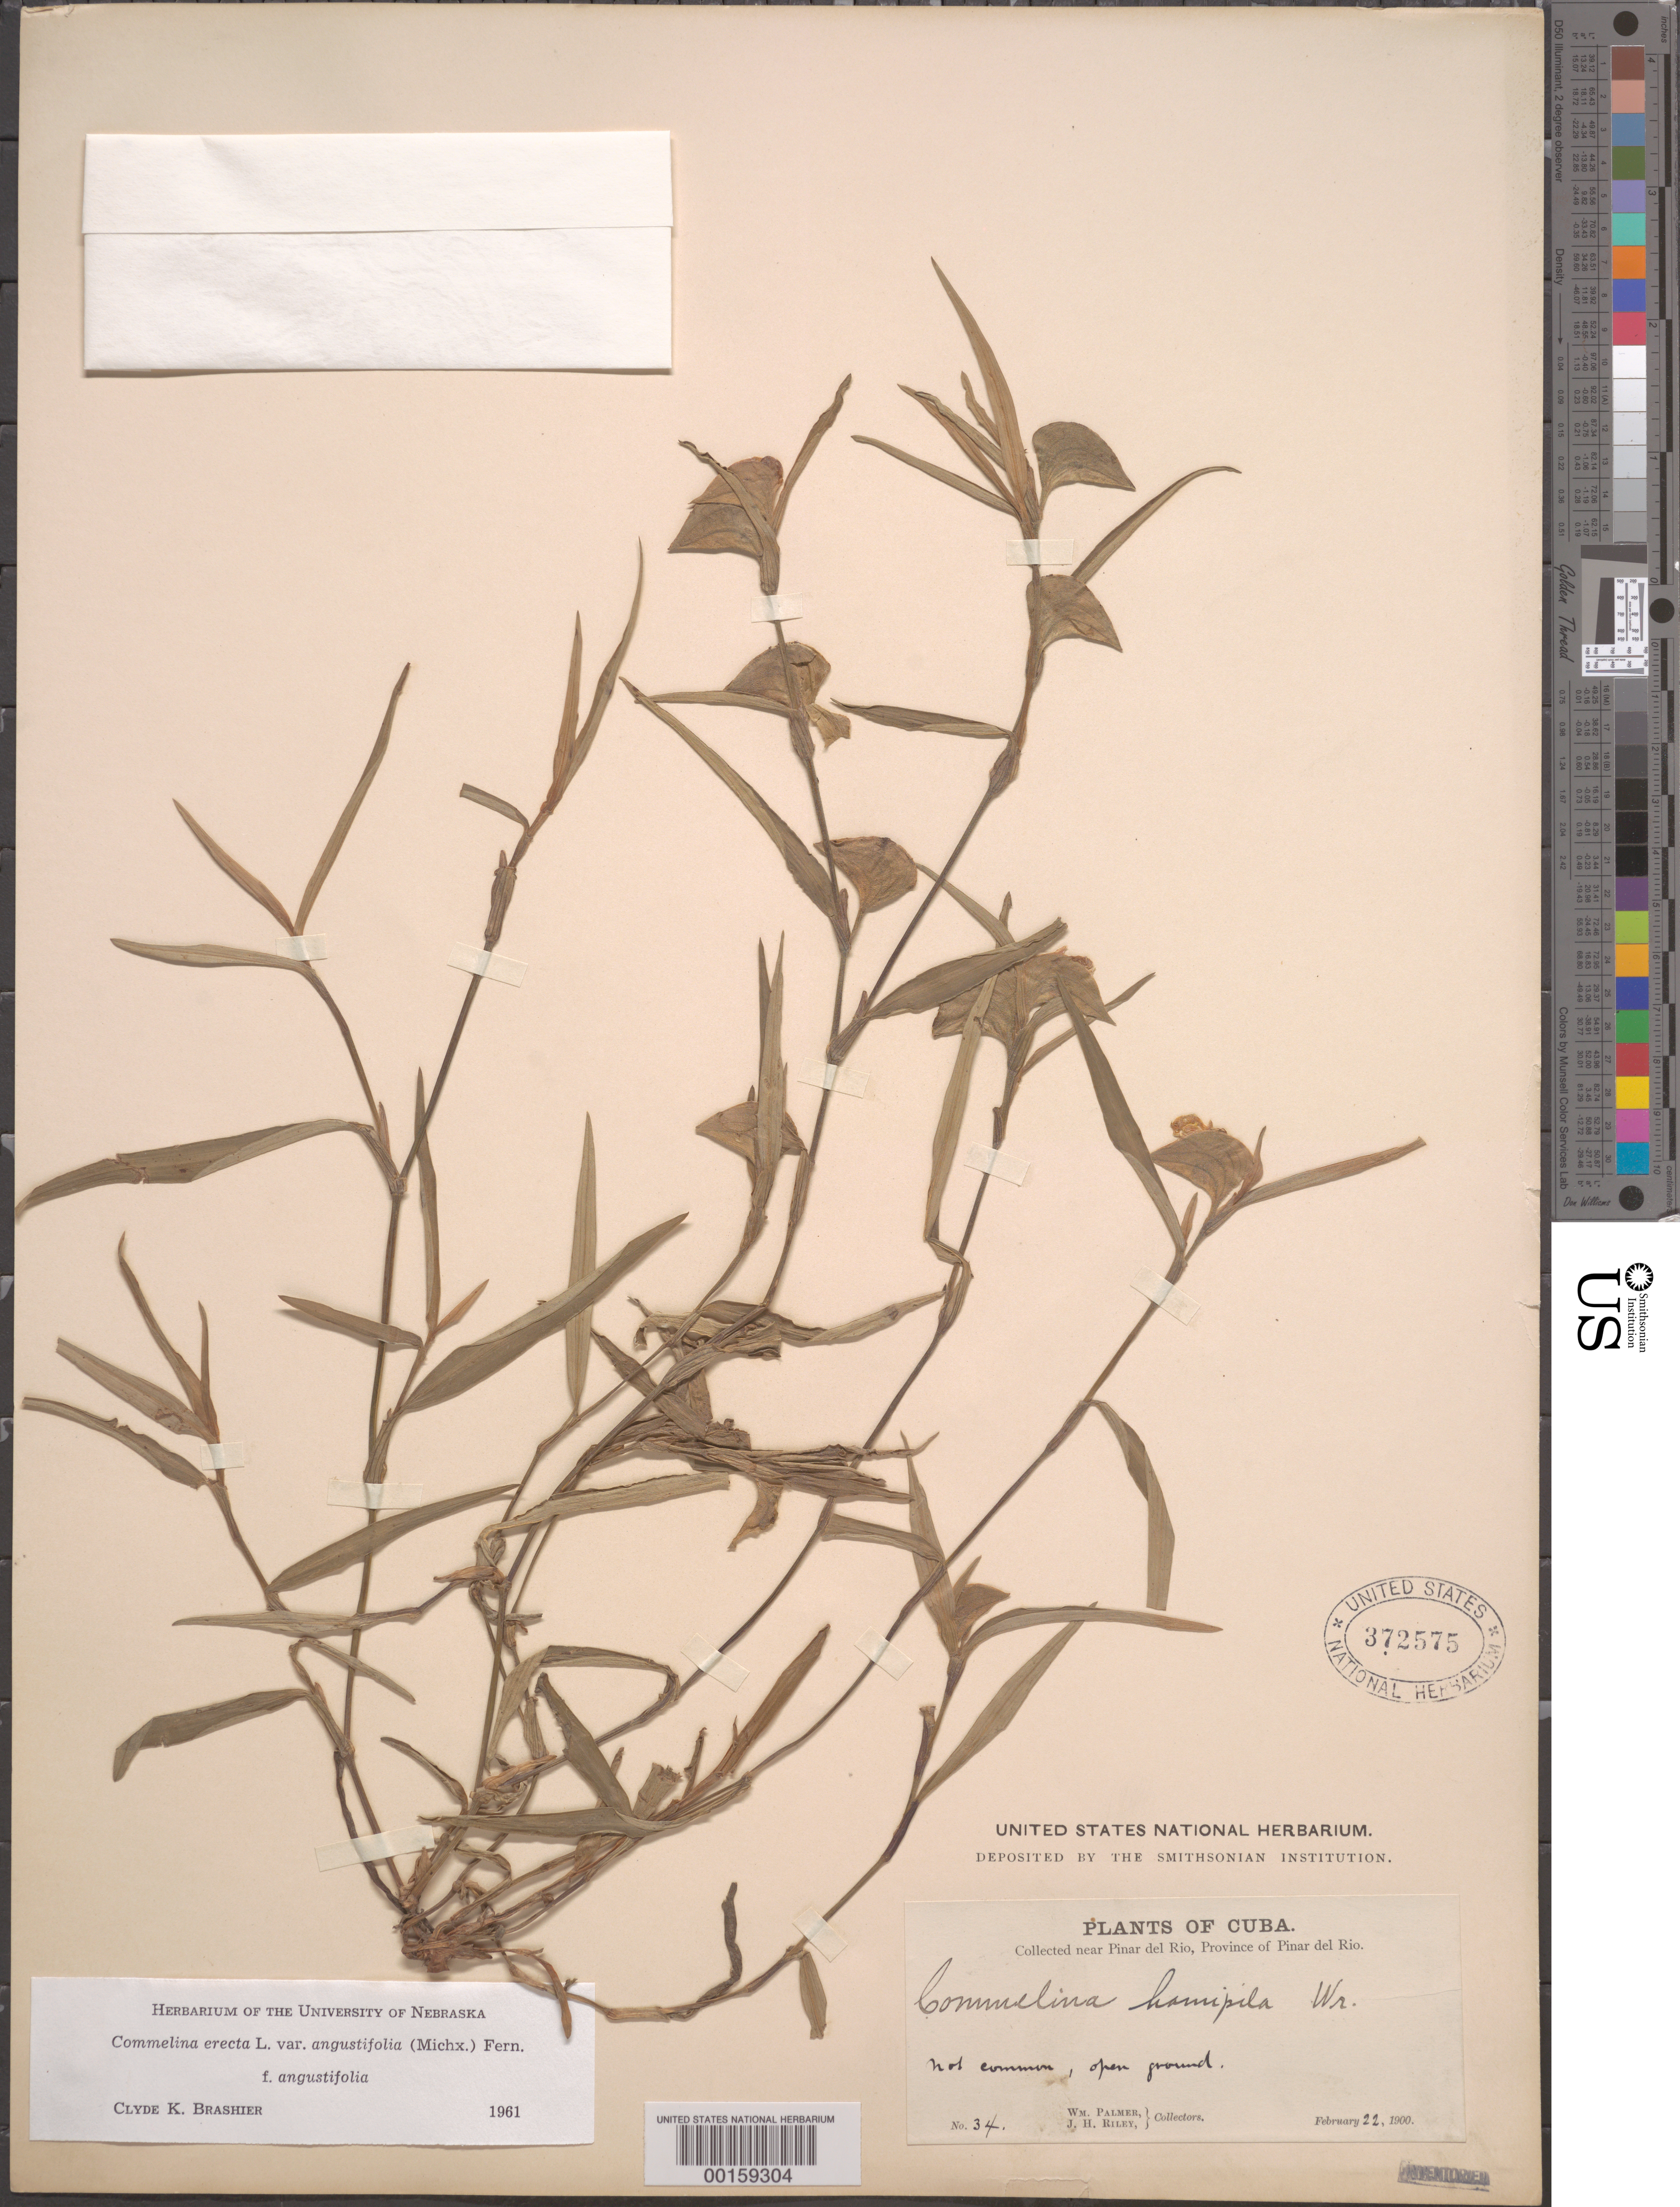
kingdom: Plantae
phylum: Tracheophyta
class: Liliopsida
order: Commelinales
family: Commelinaceae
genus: Commelina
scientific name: Commelina erecta var. angustifolia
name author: (Michx.) Fernald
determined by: Brashier, C. K.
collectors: W. Palmer & J. H. Riley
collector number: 34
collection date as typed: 22 Feb 1900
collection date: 1900-02-22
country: Cuba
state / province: Pinar del Río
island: Greater Antilles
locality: Pinar del rio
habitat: Open ground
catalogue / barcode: US 372575